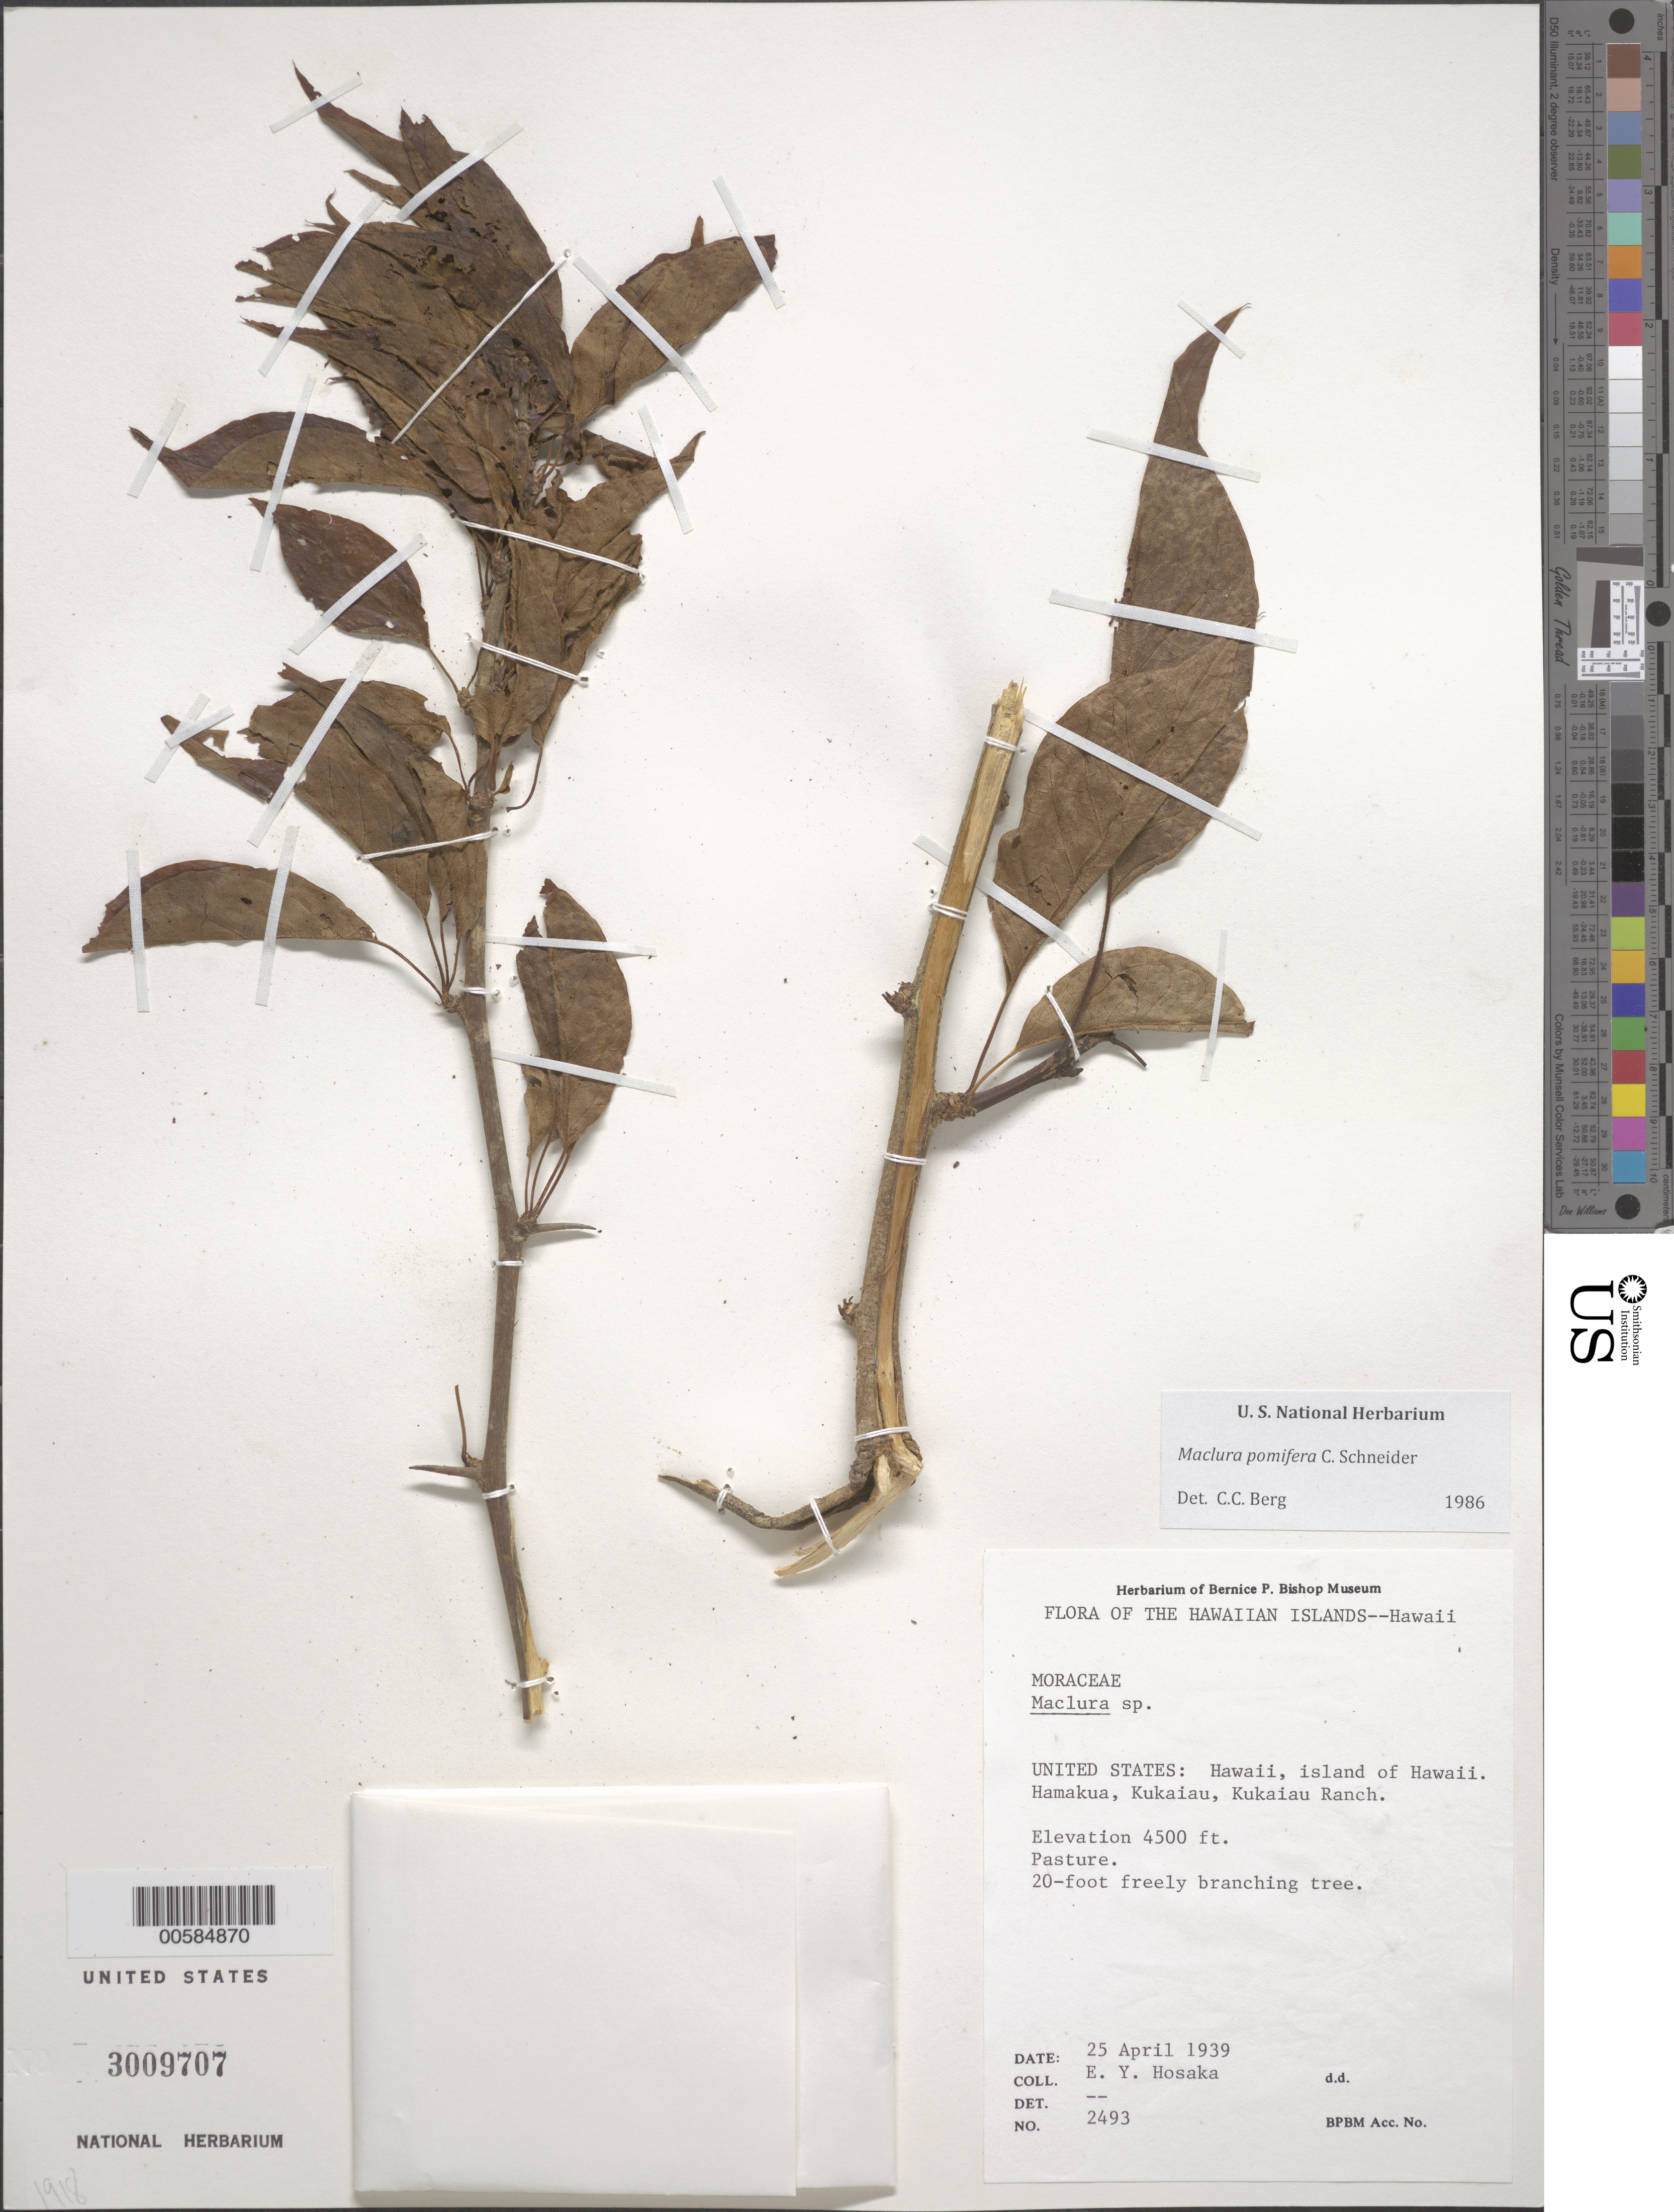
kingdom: Plantae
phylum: Tracheophyta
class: Magnoliopsida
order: Rosales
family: Moraceae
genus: Maclura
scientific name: Maclura pomifera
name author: (Raf.) C.K. Schneid.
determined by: Berg, C. C.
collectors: E. Y. Hosaka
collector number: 2493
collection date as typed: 25 Apr 1939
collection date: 1939-04-25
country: United States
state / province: Hawaii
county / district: Hawaii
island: Hawaii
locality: Hamakua, Kukaiau, Kukaiau Ranch.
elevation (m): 1372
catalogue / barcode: US 3009707